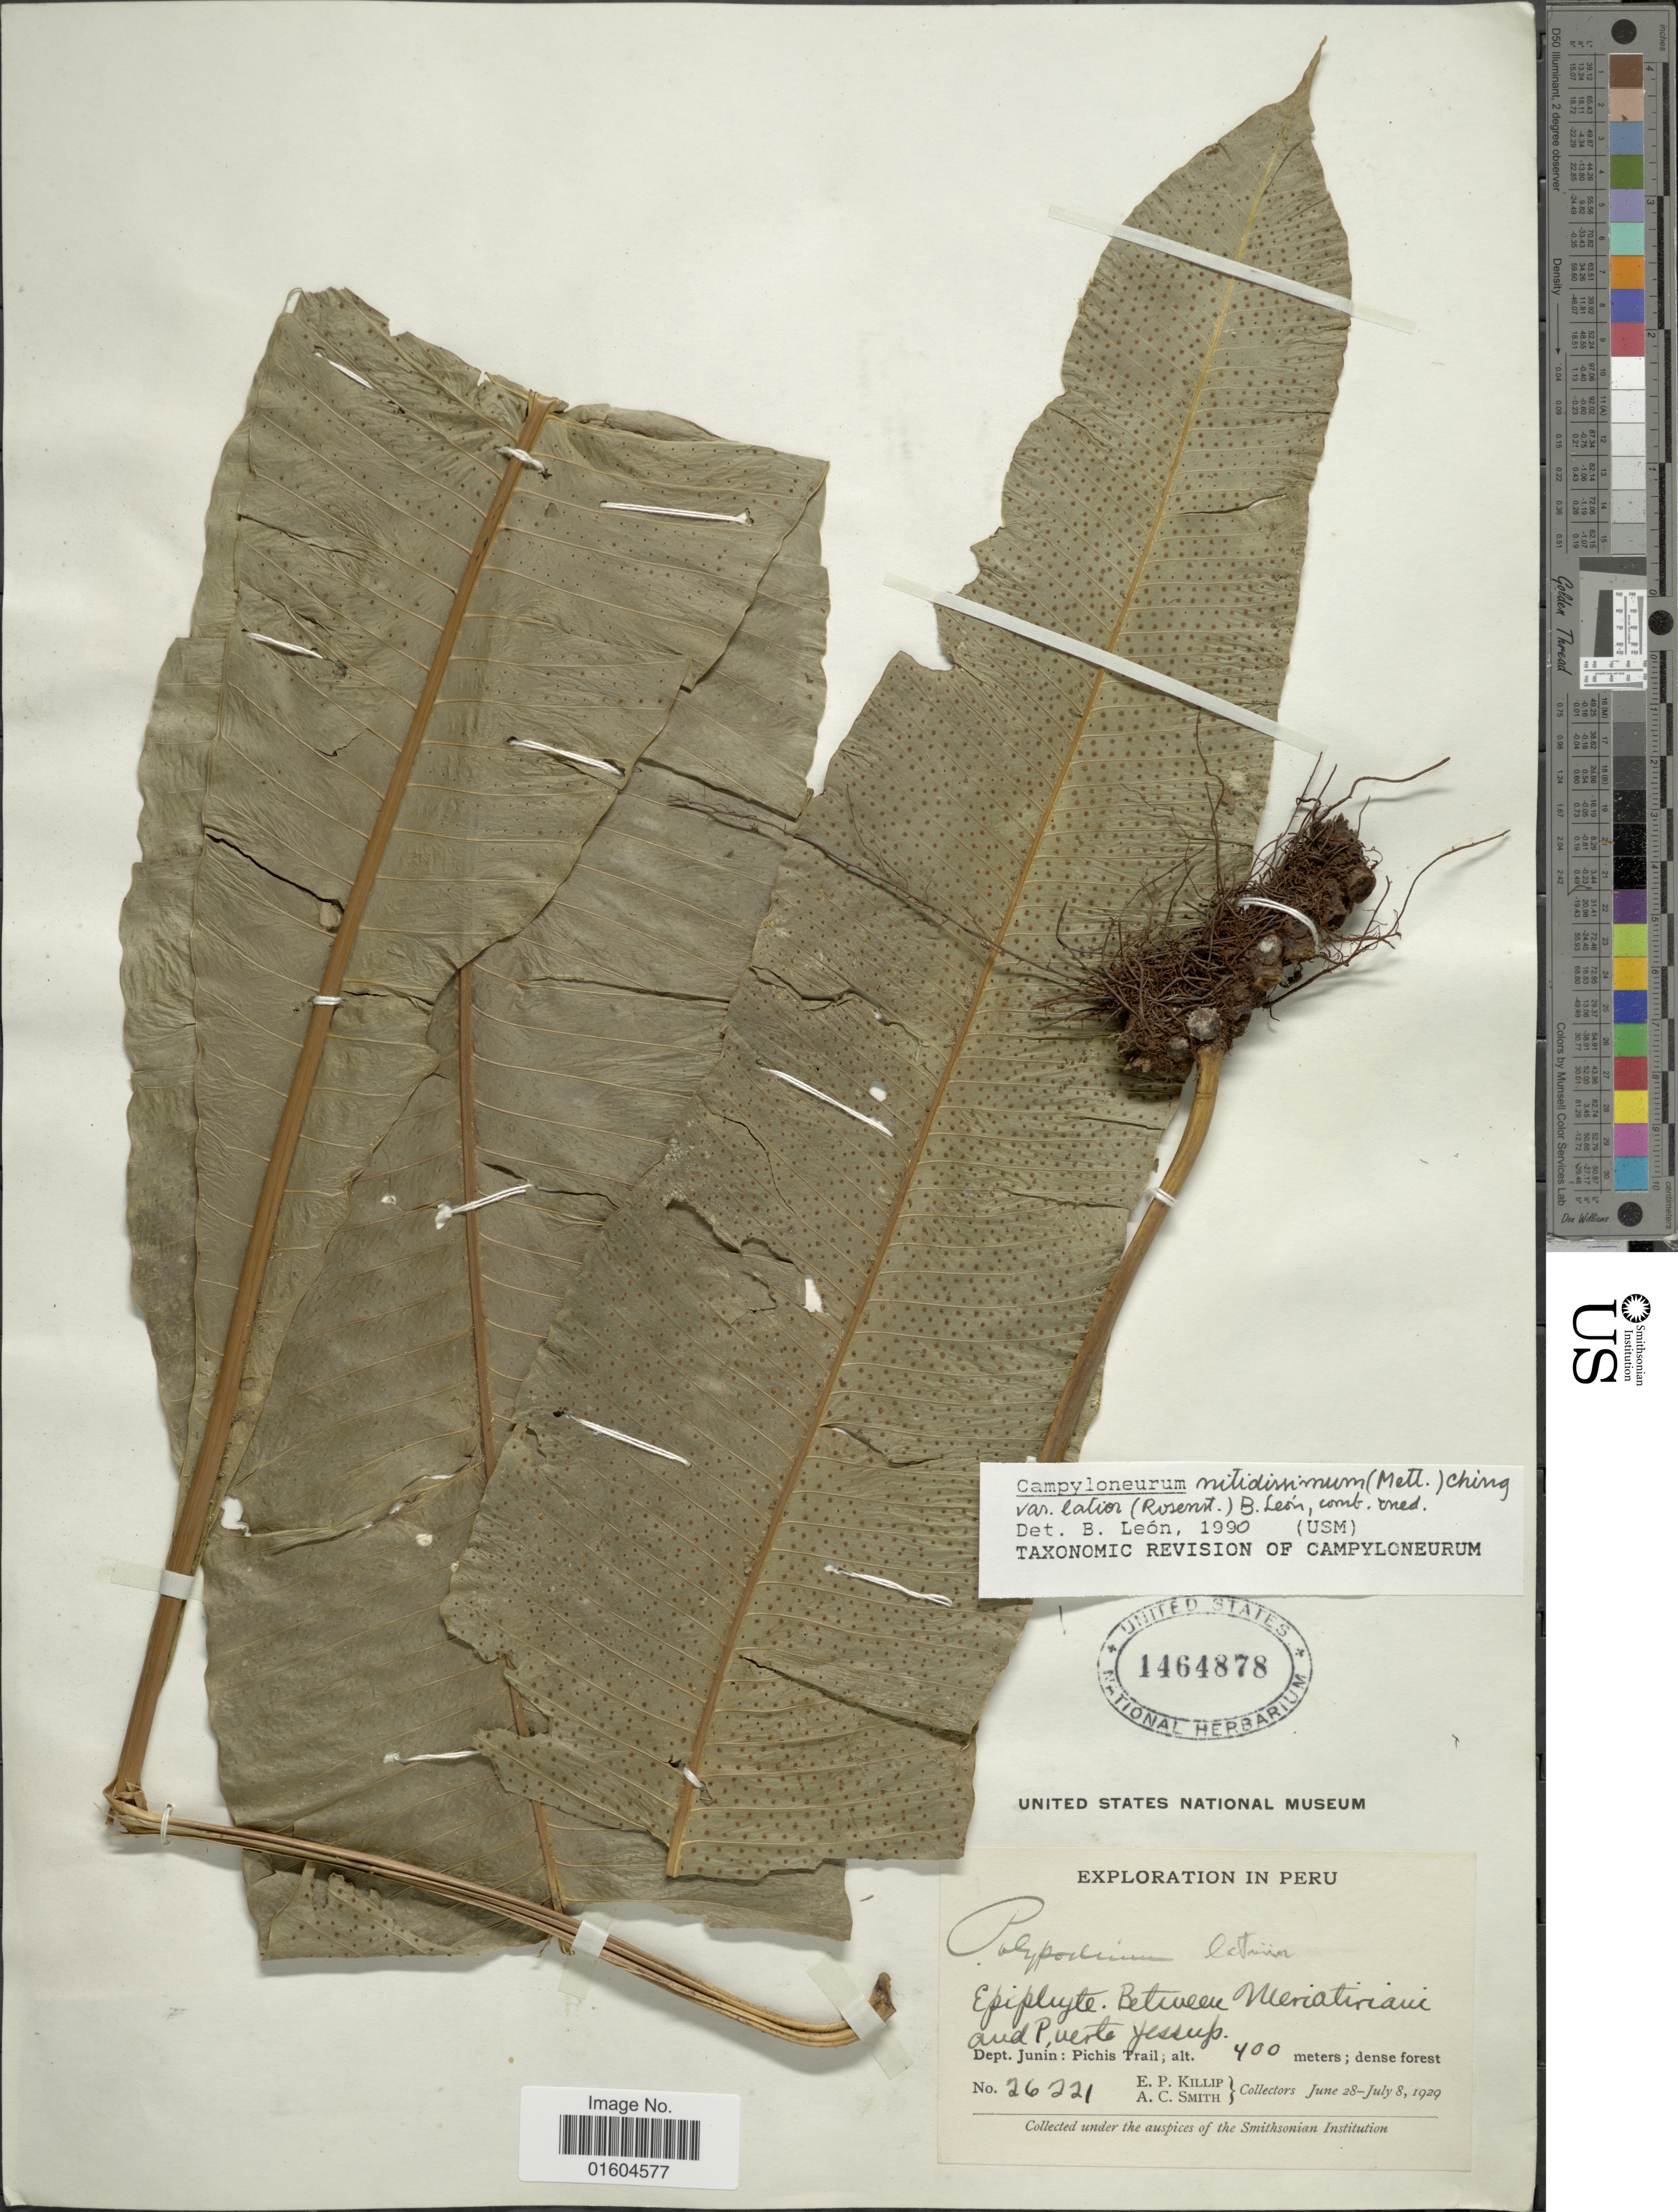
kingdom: Plantae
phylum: Tracheophyta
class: Polypodiopsida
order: Polypodiales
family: Polypodiaceae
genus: Campyloneurum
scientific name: Campyloneurum nitidissimum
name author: (Mett.) Ching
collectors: E. P. Killip & A. C. Smith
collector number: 26221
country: Peru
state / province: Junín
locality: Peru. Dept. Junin: Pichis Trail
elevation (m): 400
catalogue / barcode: US 1464878